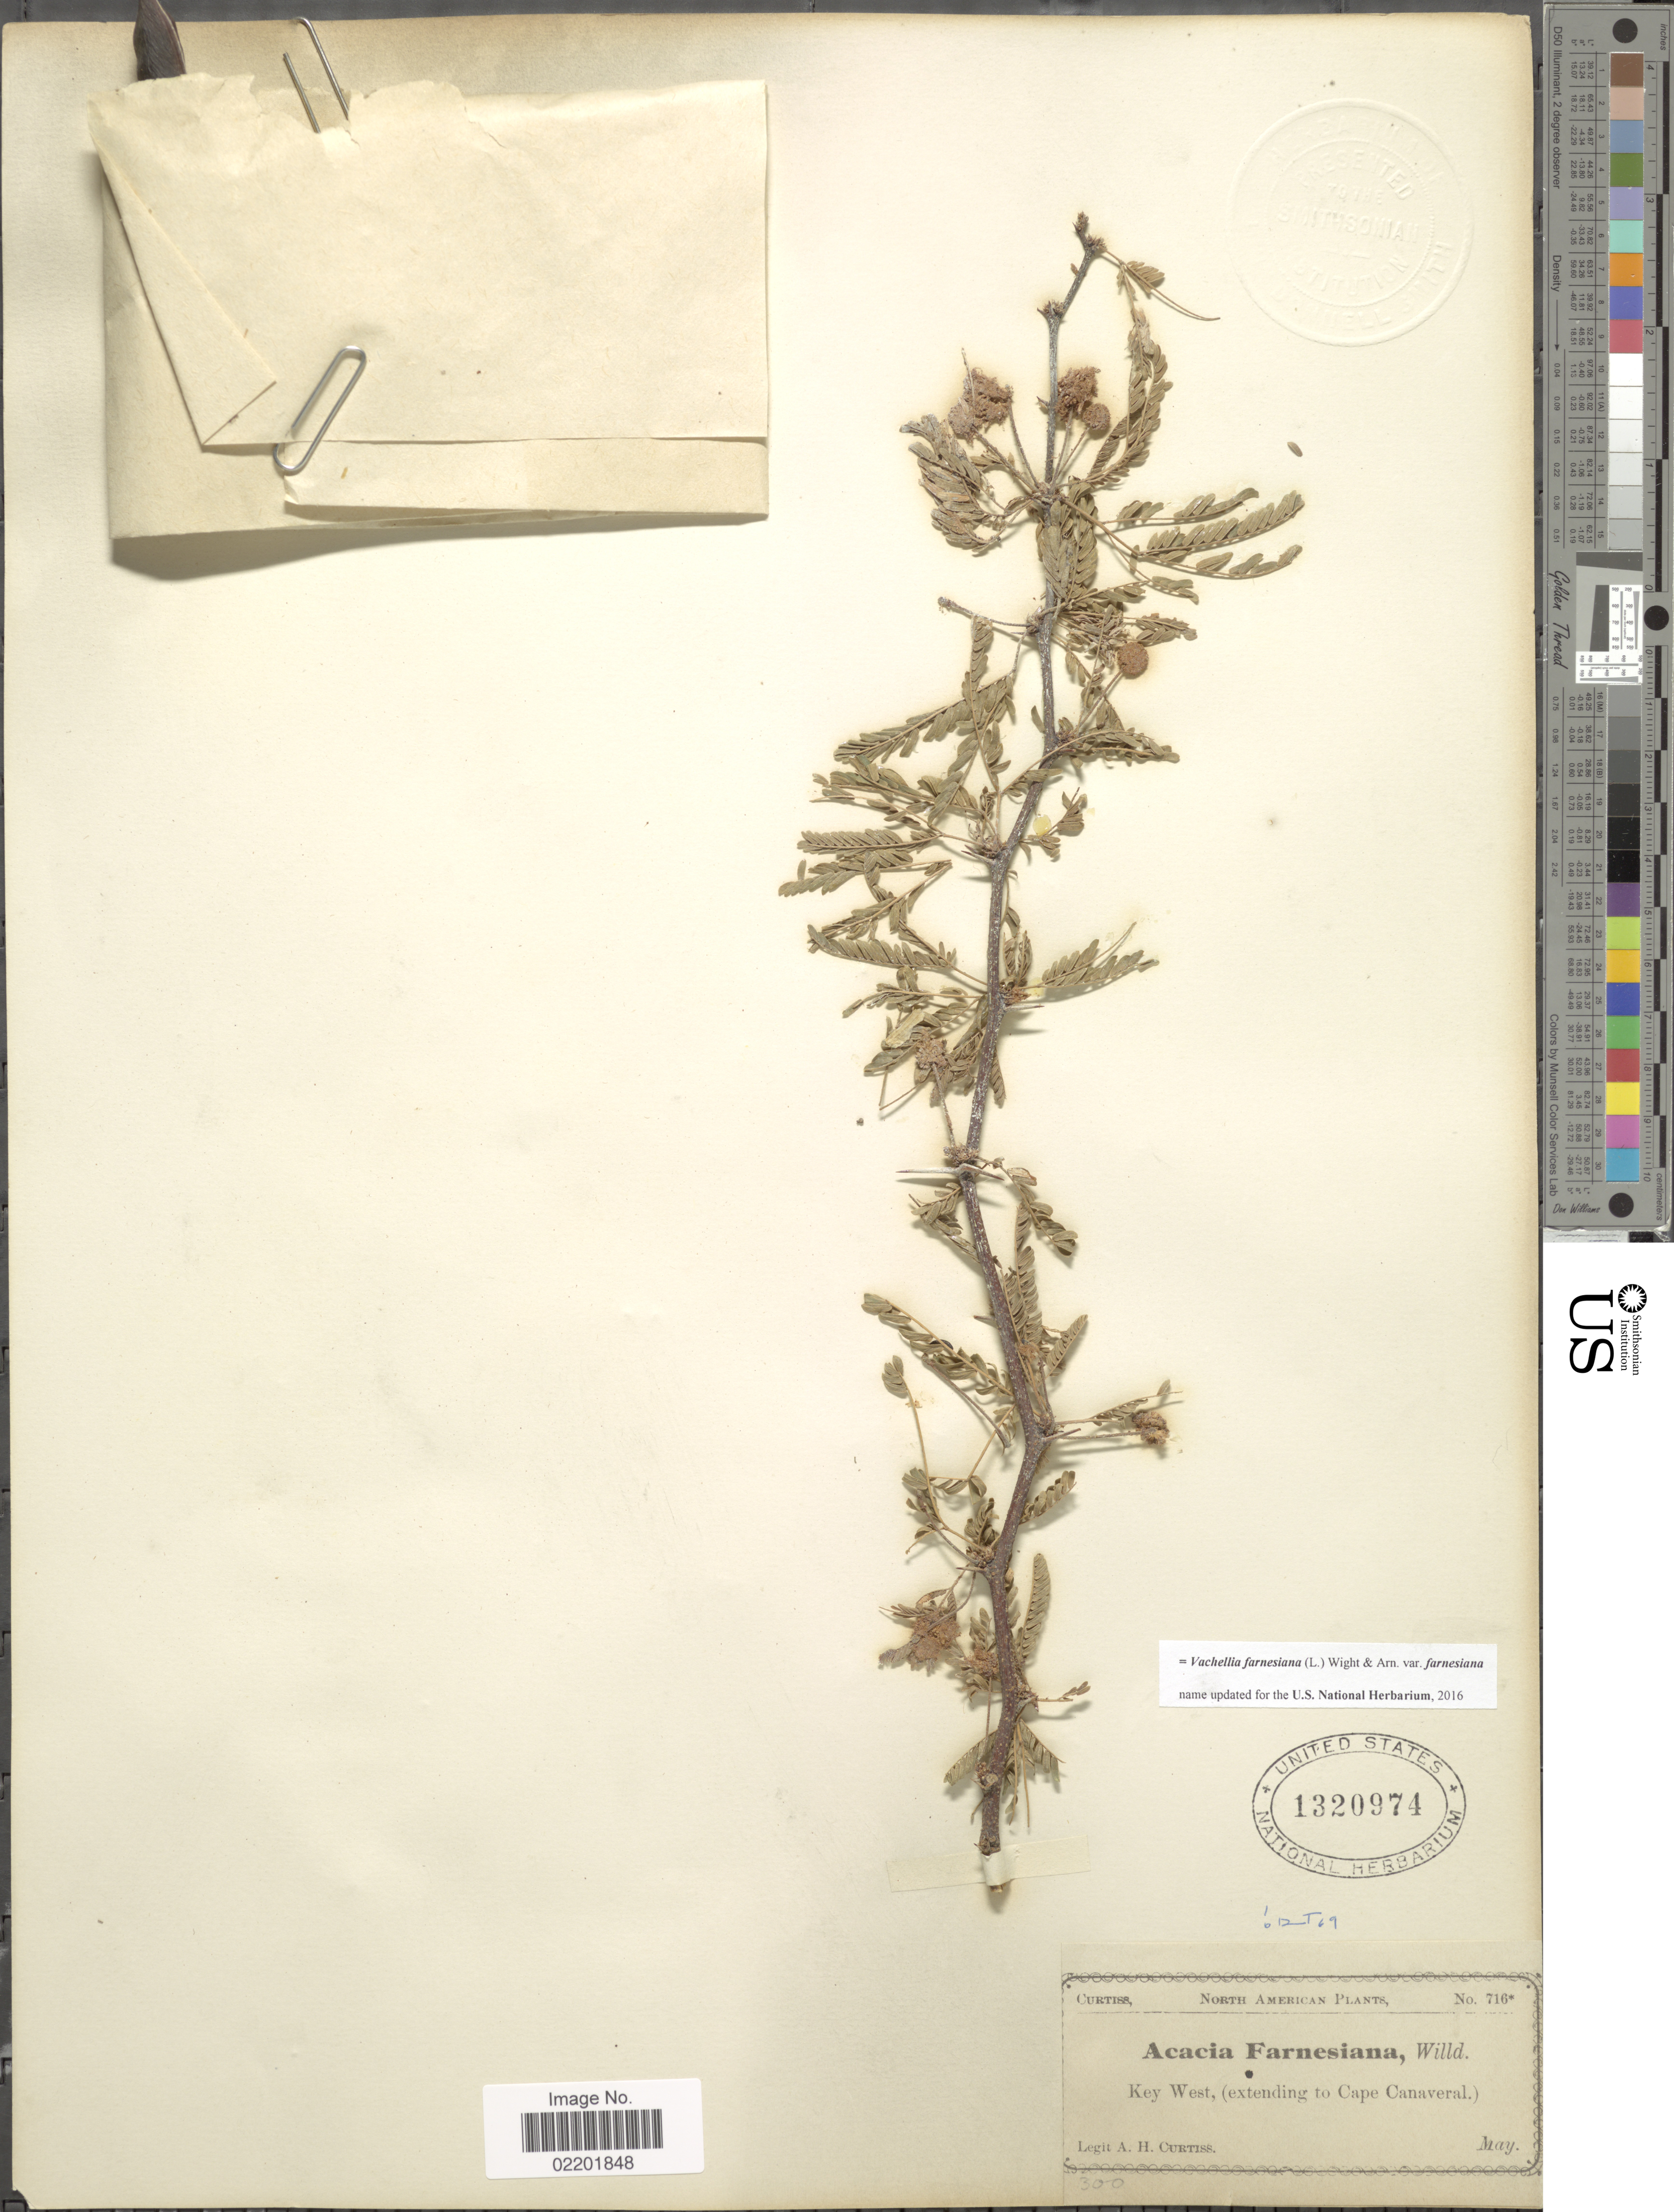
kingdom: Plantae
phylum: Tracheophyta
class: Magnoliopsida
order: Fabales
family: Fabaceae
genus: Vachellia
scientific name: Vachellia farnesiana var. farnesiana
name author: (L.) Wight & Arn.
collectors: A. H. Curtiss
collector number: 716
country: United States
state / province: Florida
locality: North America, Key West (extending to Cape Canaveral)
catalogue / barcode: US 1320974